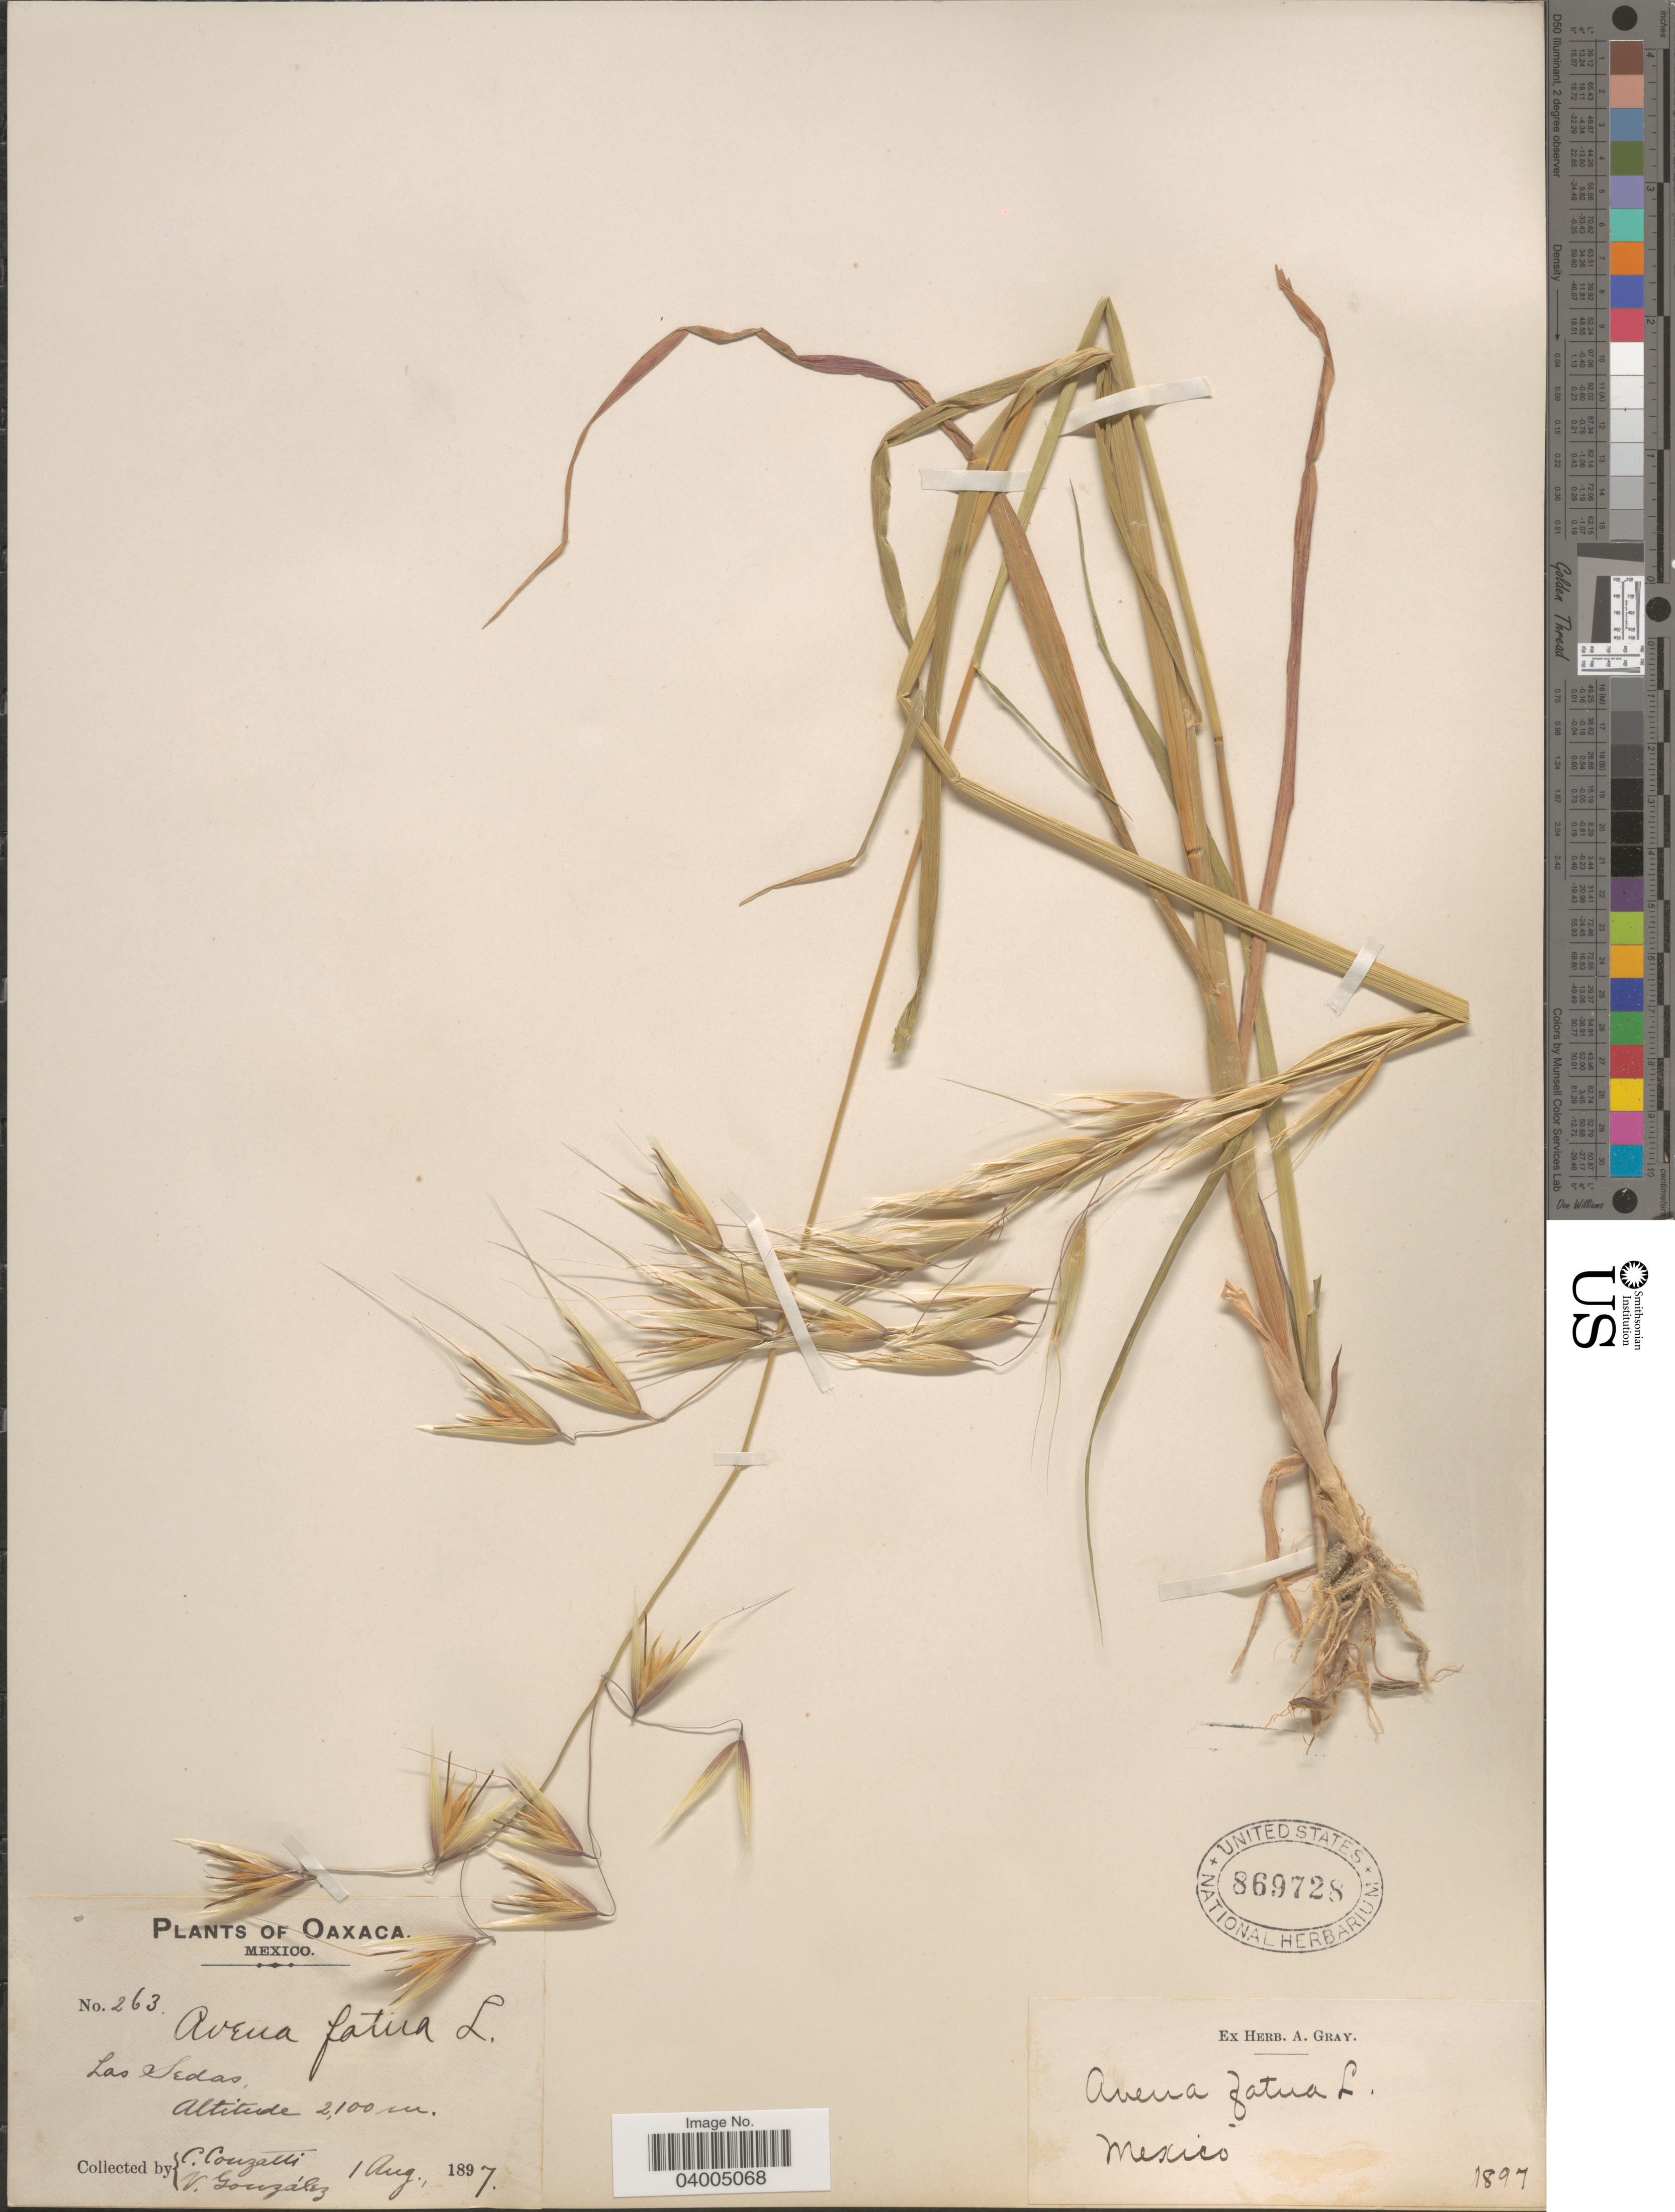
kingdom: Plantae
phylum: Tracheophyta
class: Liliopsida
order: Poales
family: Poaceae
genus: Avena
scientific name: Avena fatua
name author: L.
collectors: C. Conzatti & V. González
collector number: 263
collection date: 1897-08-01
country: Mexico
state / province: Oaxaca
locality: Las Sedas.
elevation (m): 2100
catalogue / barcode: US 869728